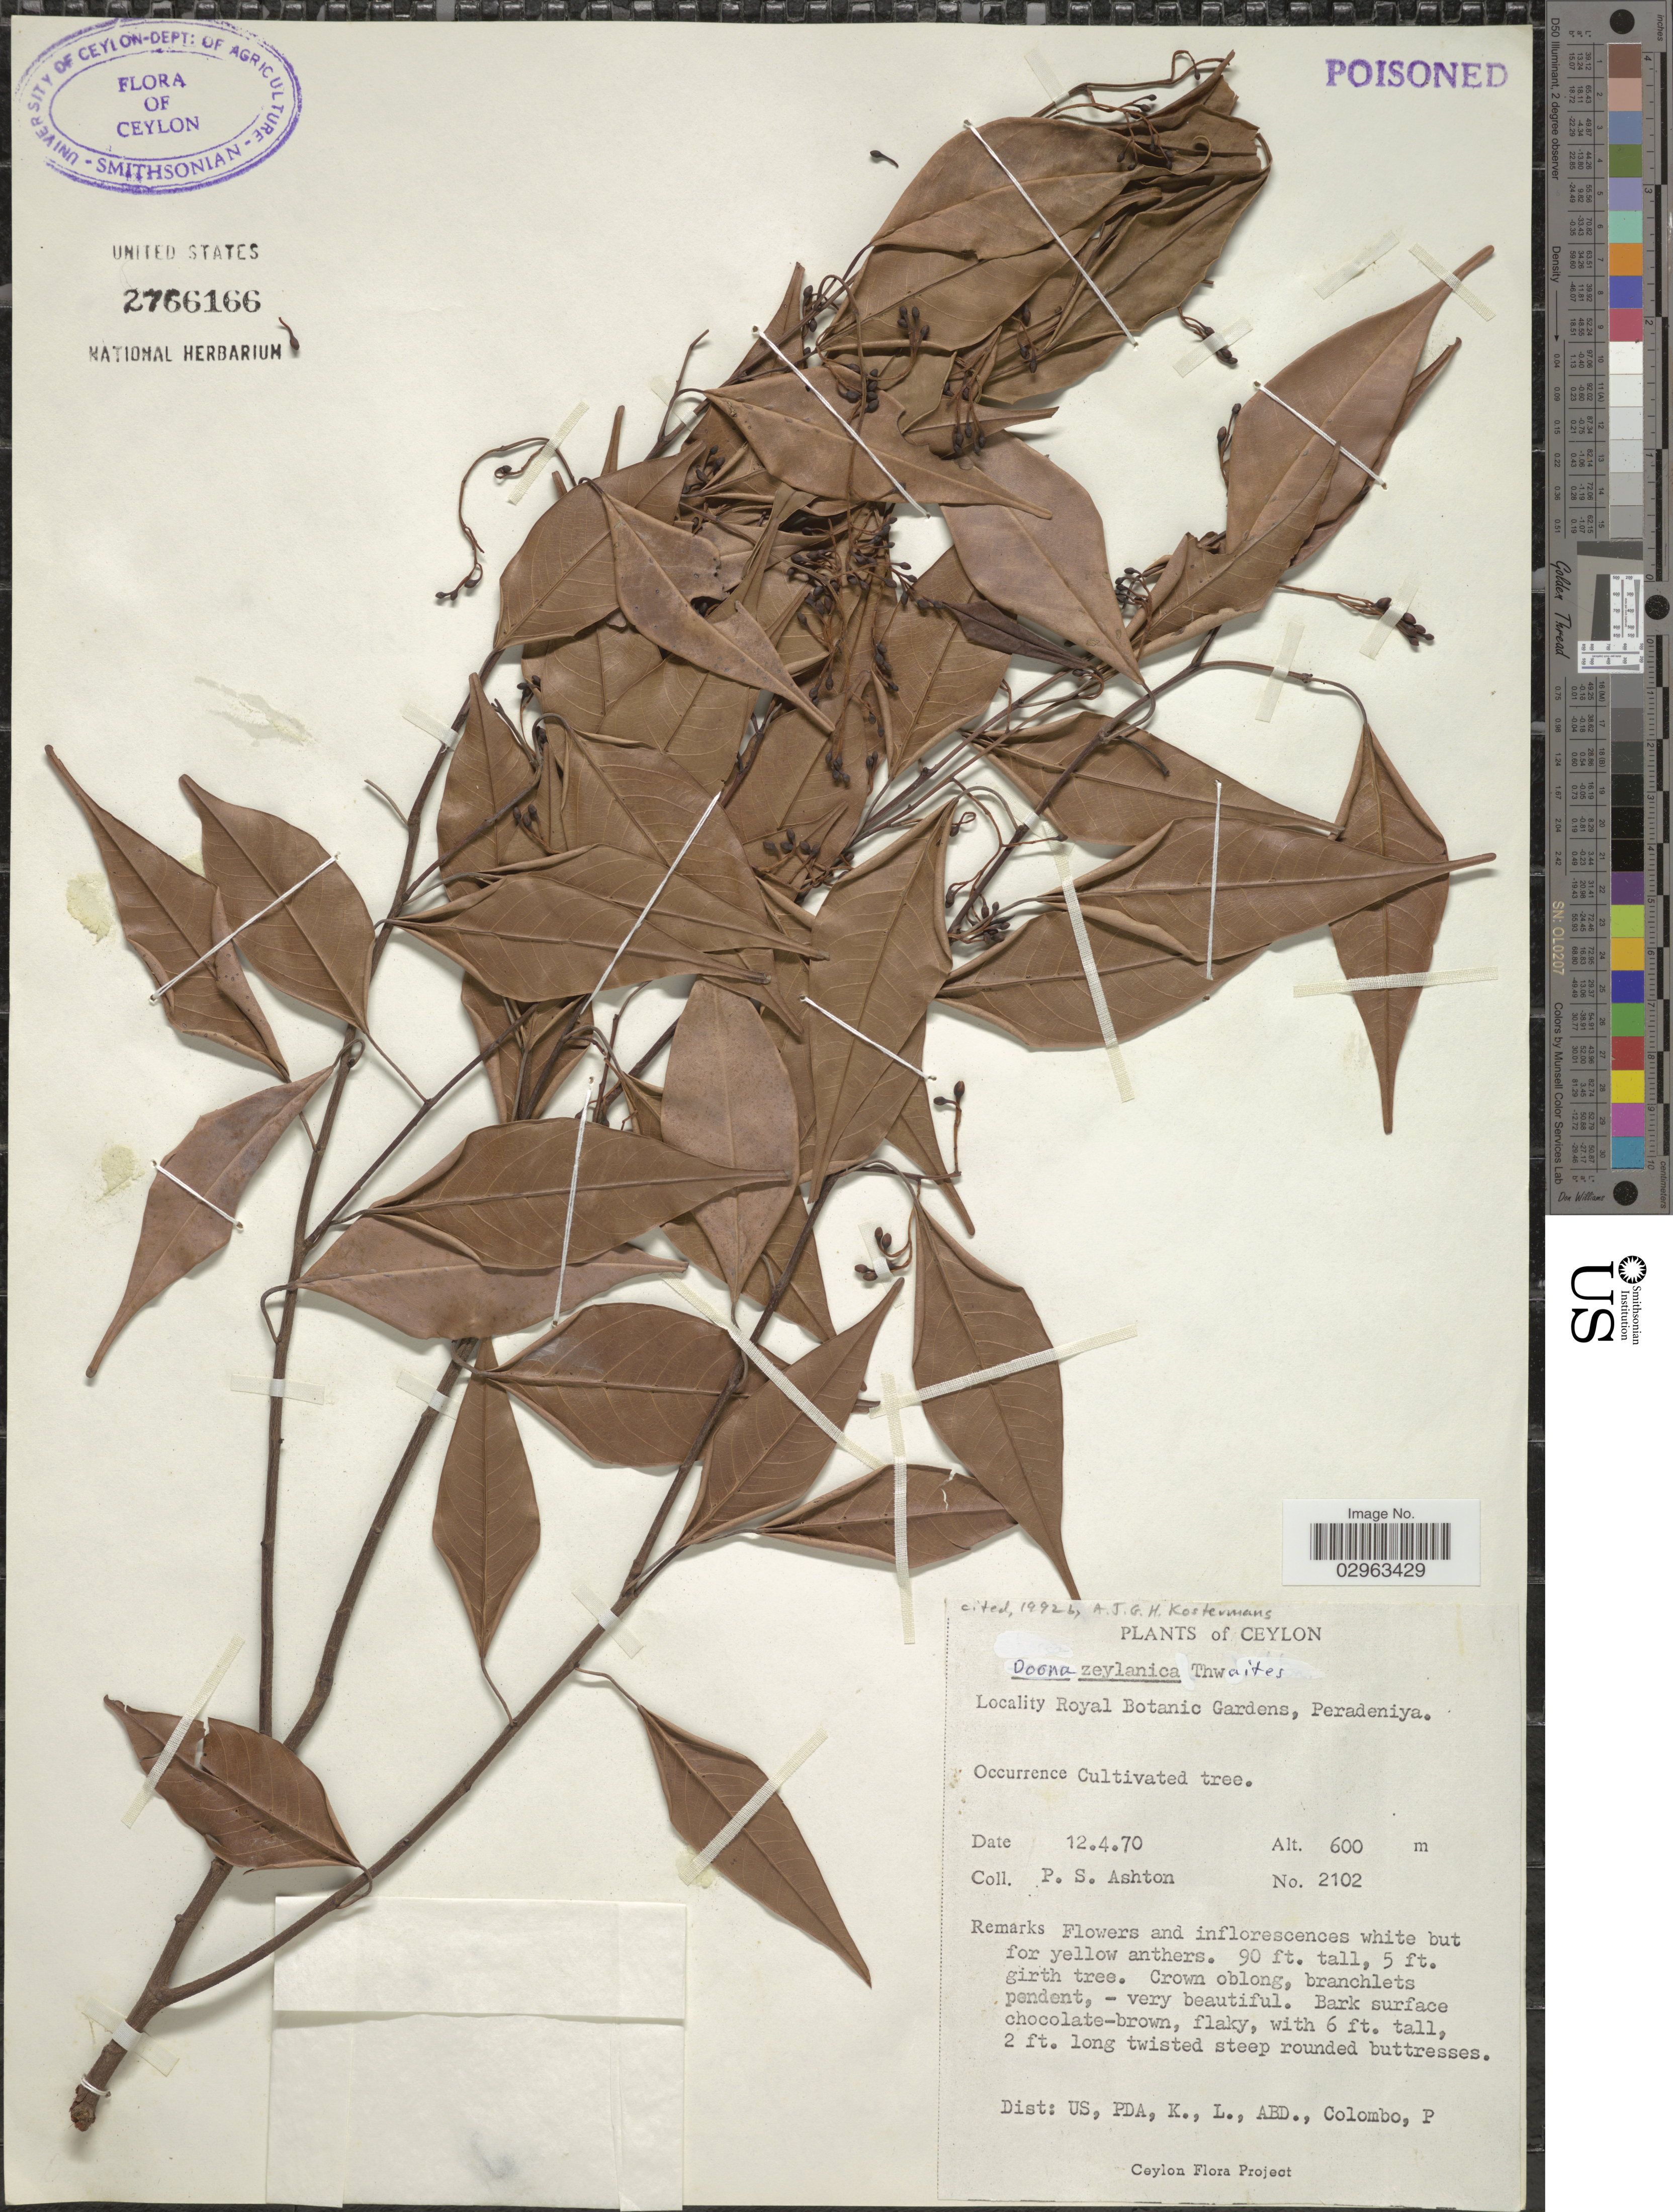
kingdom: Plantae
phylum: Tracheophyta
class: Magnoliopsida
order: Malvales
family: Dipterocarpaceae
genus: Doona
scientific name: Doona zeylanica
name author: Thwaites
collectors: P. S. Ashton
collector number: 2102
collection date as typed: Transcribed d/m/y: 12/4/70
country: Sri Lanka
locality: Ceylon. Royal Botanic Gardens, Peradeniya.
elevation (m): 600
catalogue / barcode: US 2766166